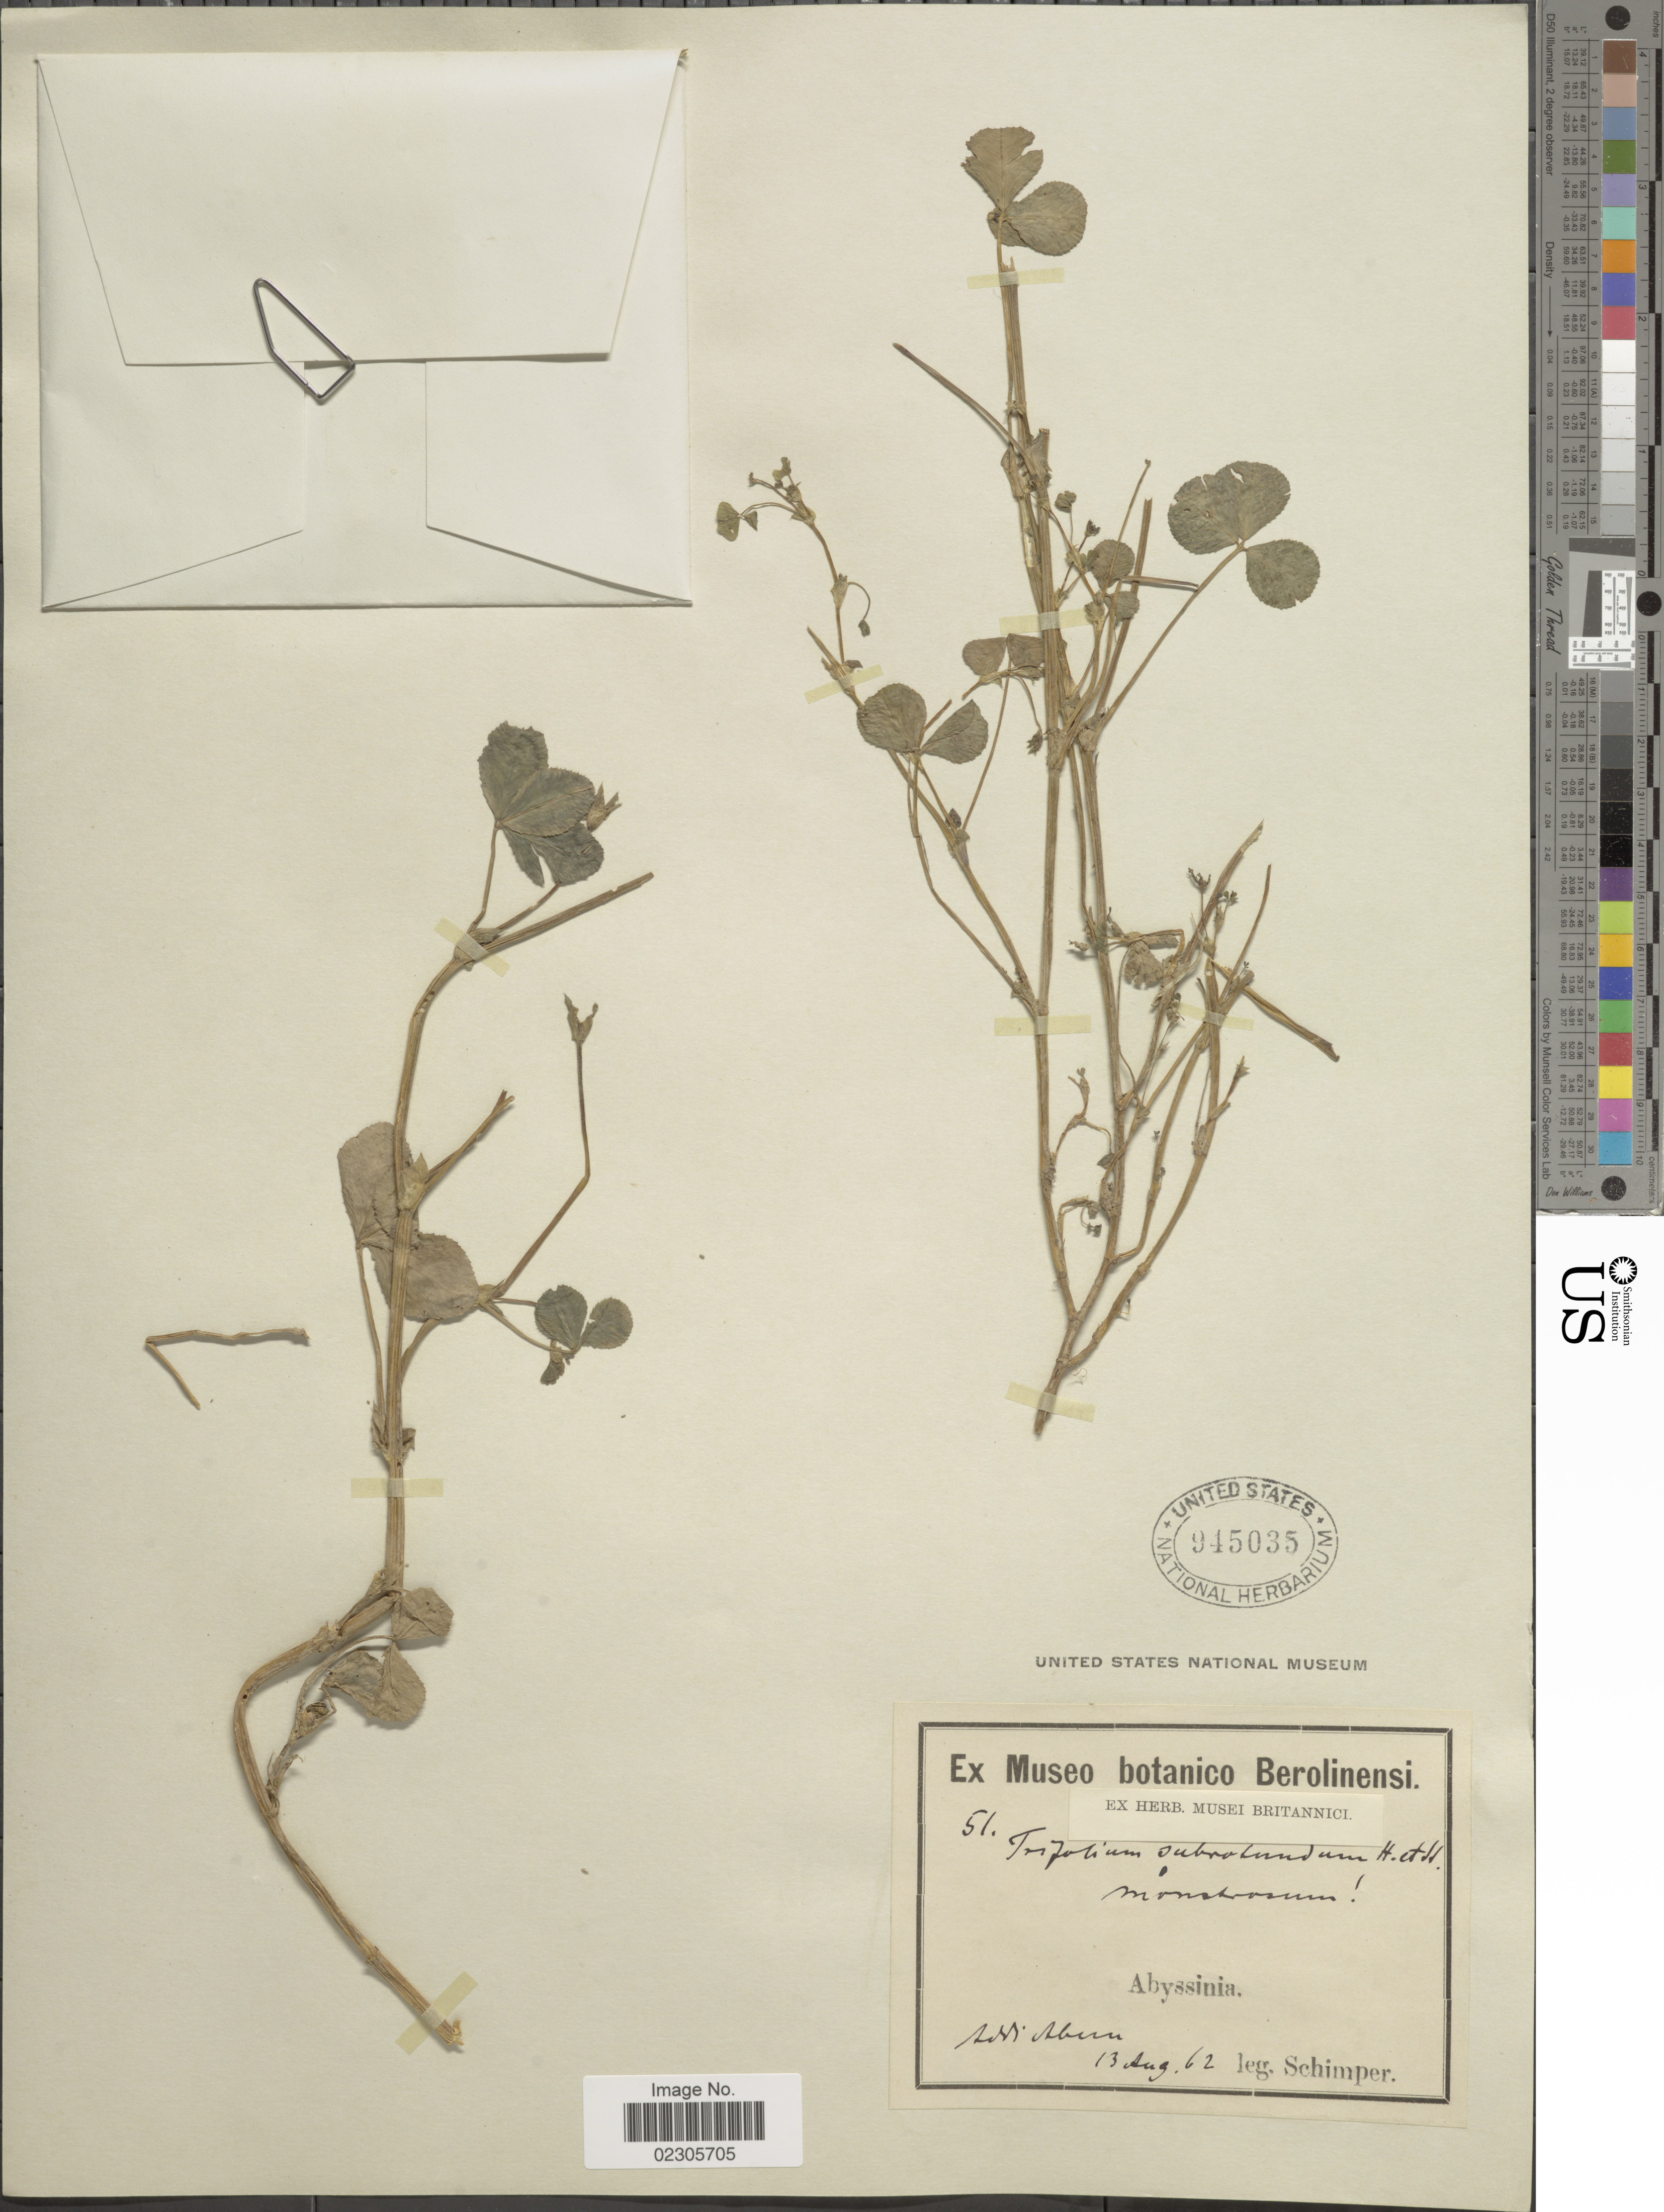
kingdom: Plantae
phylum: Tracheophyta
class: Magnoliopsida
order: Fabales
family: Fabaceae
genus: Trifolium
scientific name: Trifolium subrotundum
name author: Steud. & Hochst.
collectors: -. Schimper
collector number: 51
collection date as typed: Transcribed d/m/y: 13/8/62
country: Eritrea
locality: Abyssinia, [illegible text]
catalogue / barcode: US 945035